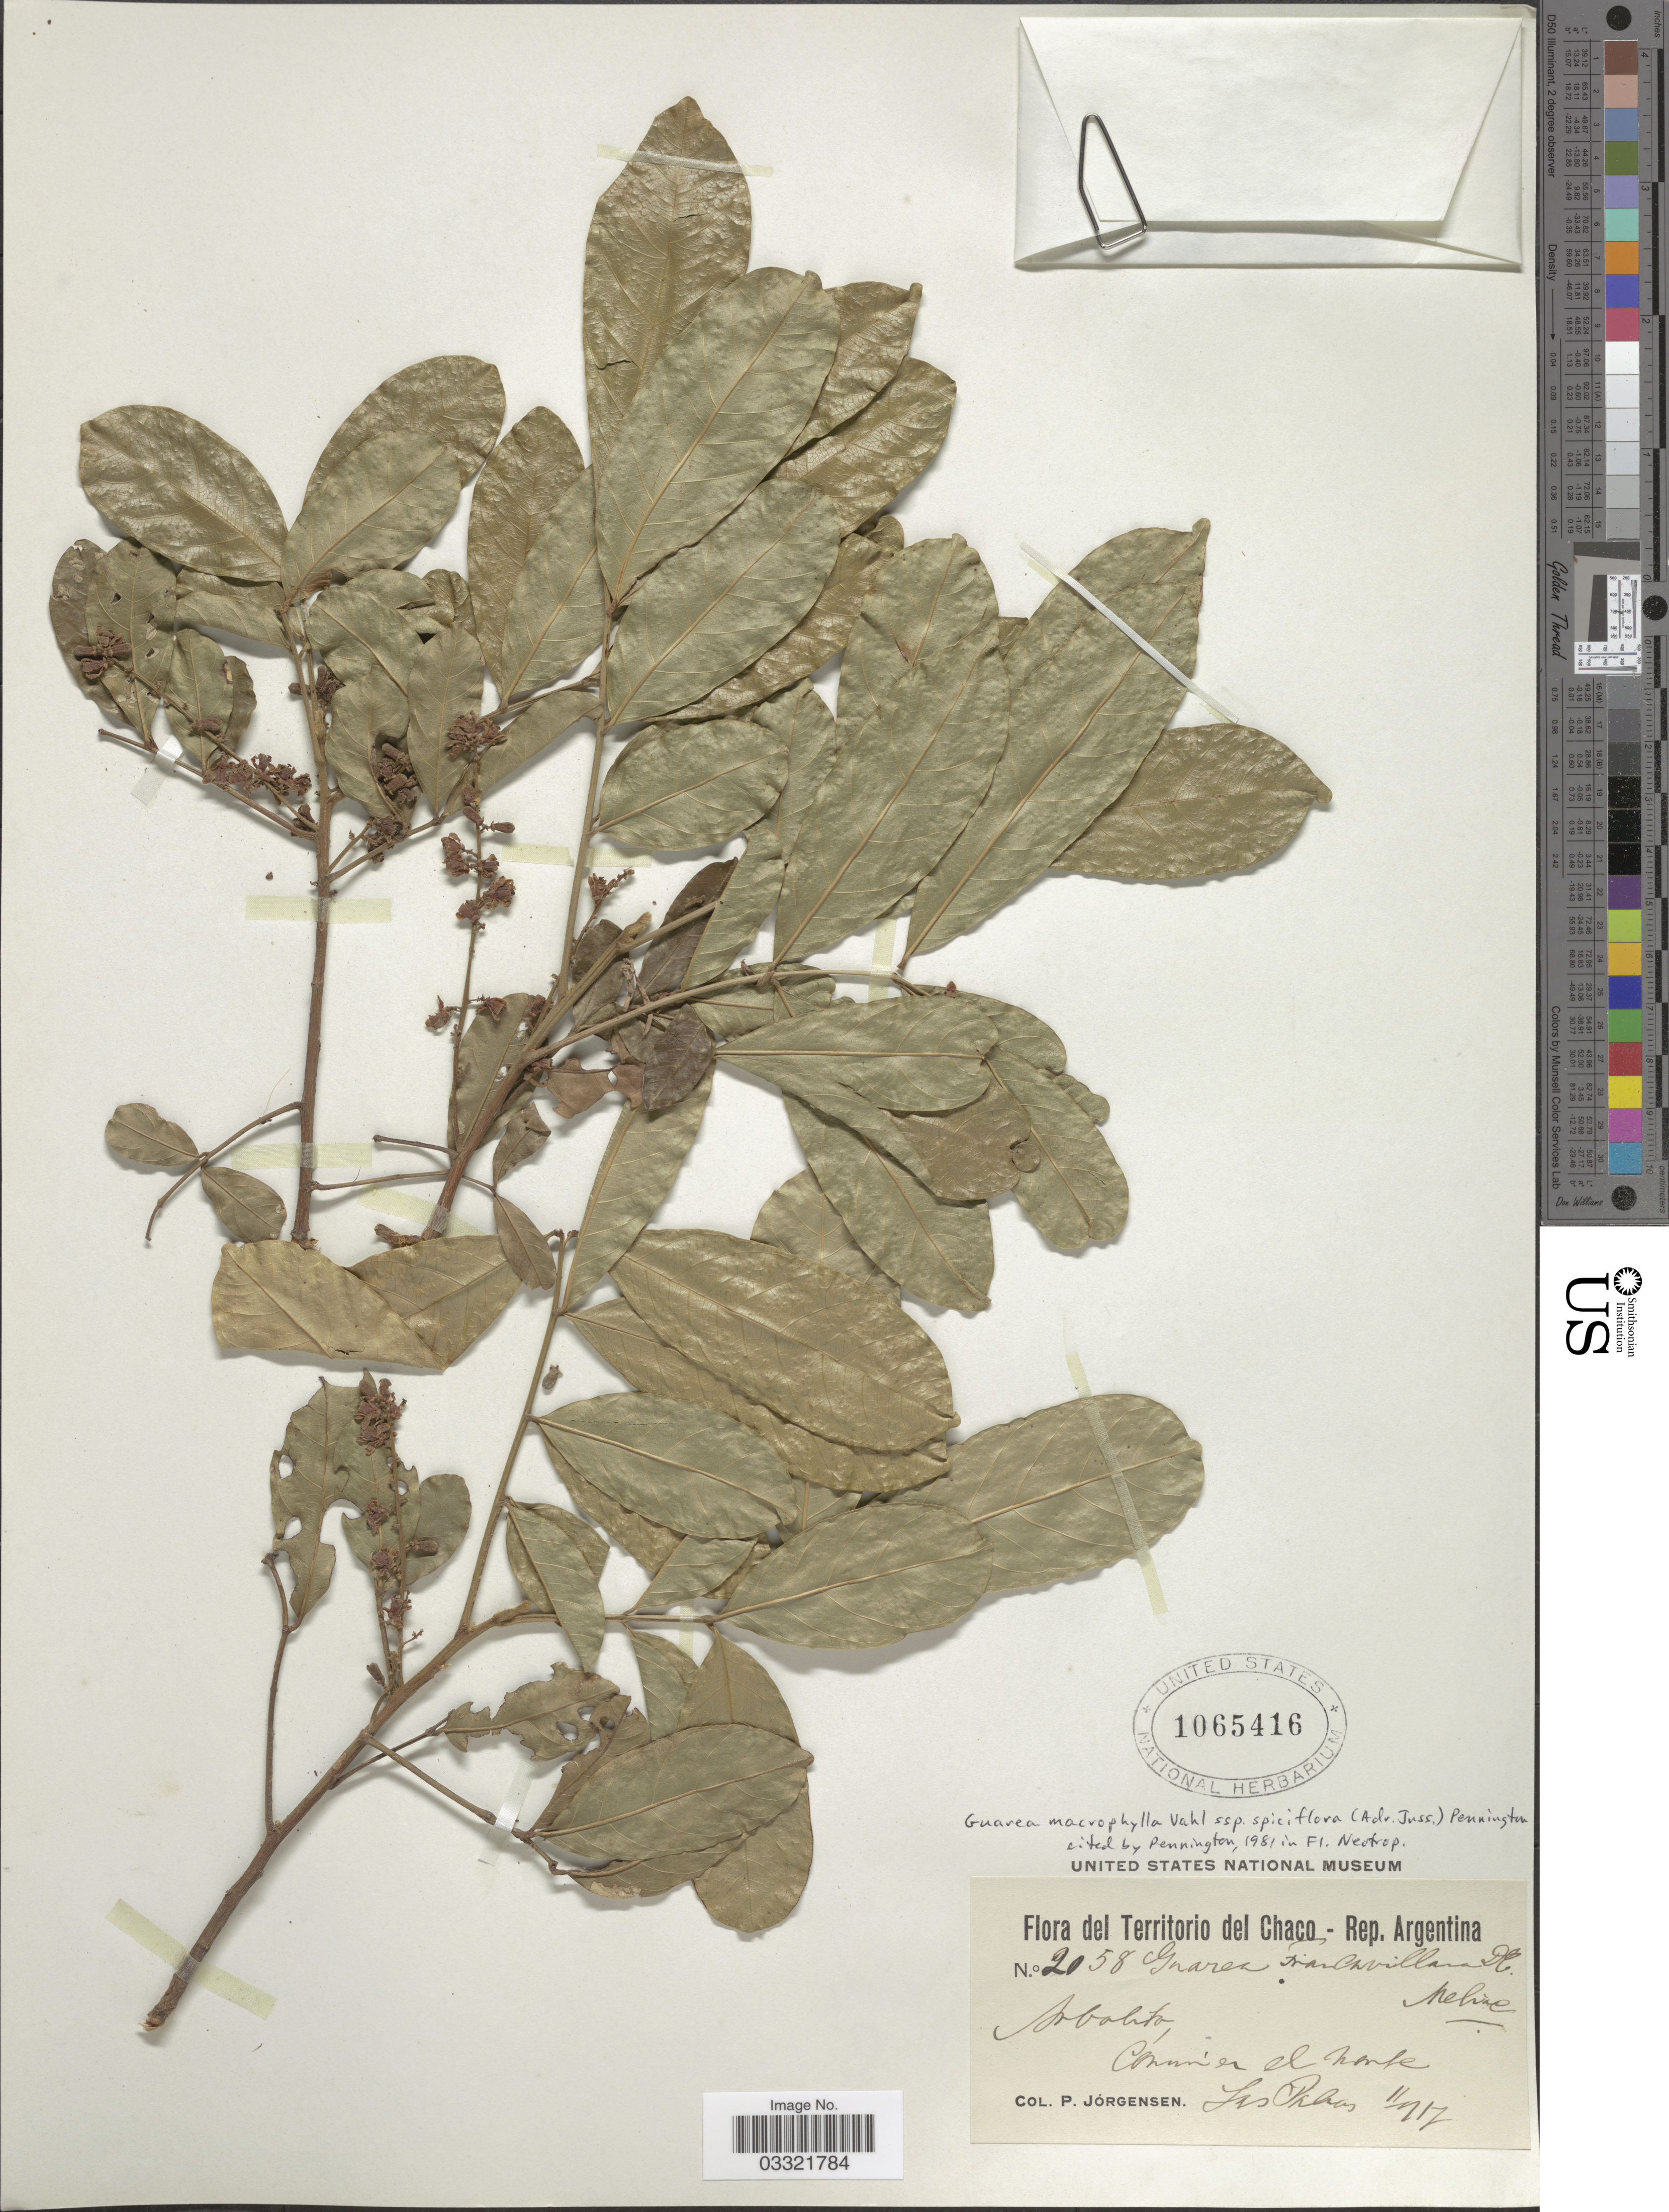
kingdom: Plantae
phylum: Tracheophyta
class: Magnoliopsida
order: Sapindales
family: Meliaceae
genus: Guarea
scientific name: Guarea macrophylla subsp. spiciflora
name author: (A. Juss.) T.D. Penn.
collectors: P. Jörgensen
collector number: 2058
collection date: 1917-11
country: Argentina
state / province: Chaco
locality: Territorio del Chaco. Cómun en el norte. Las Palmas.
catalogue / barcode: US 1065416